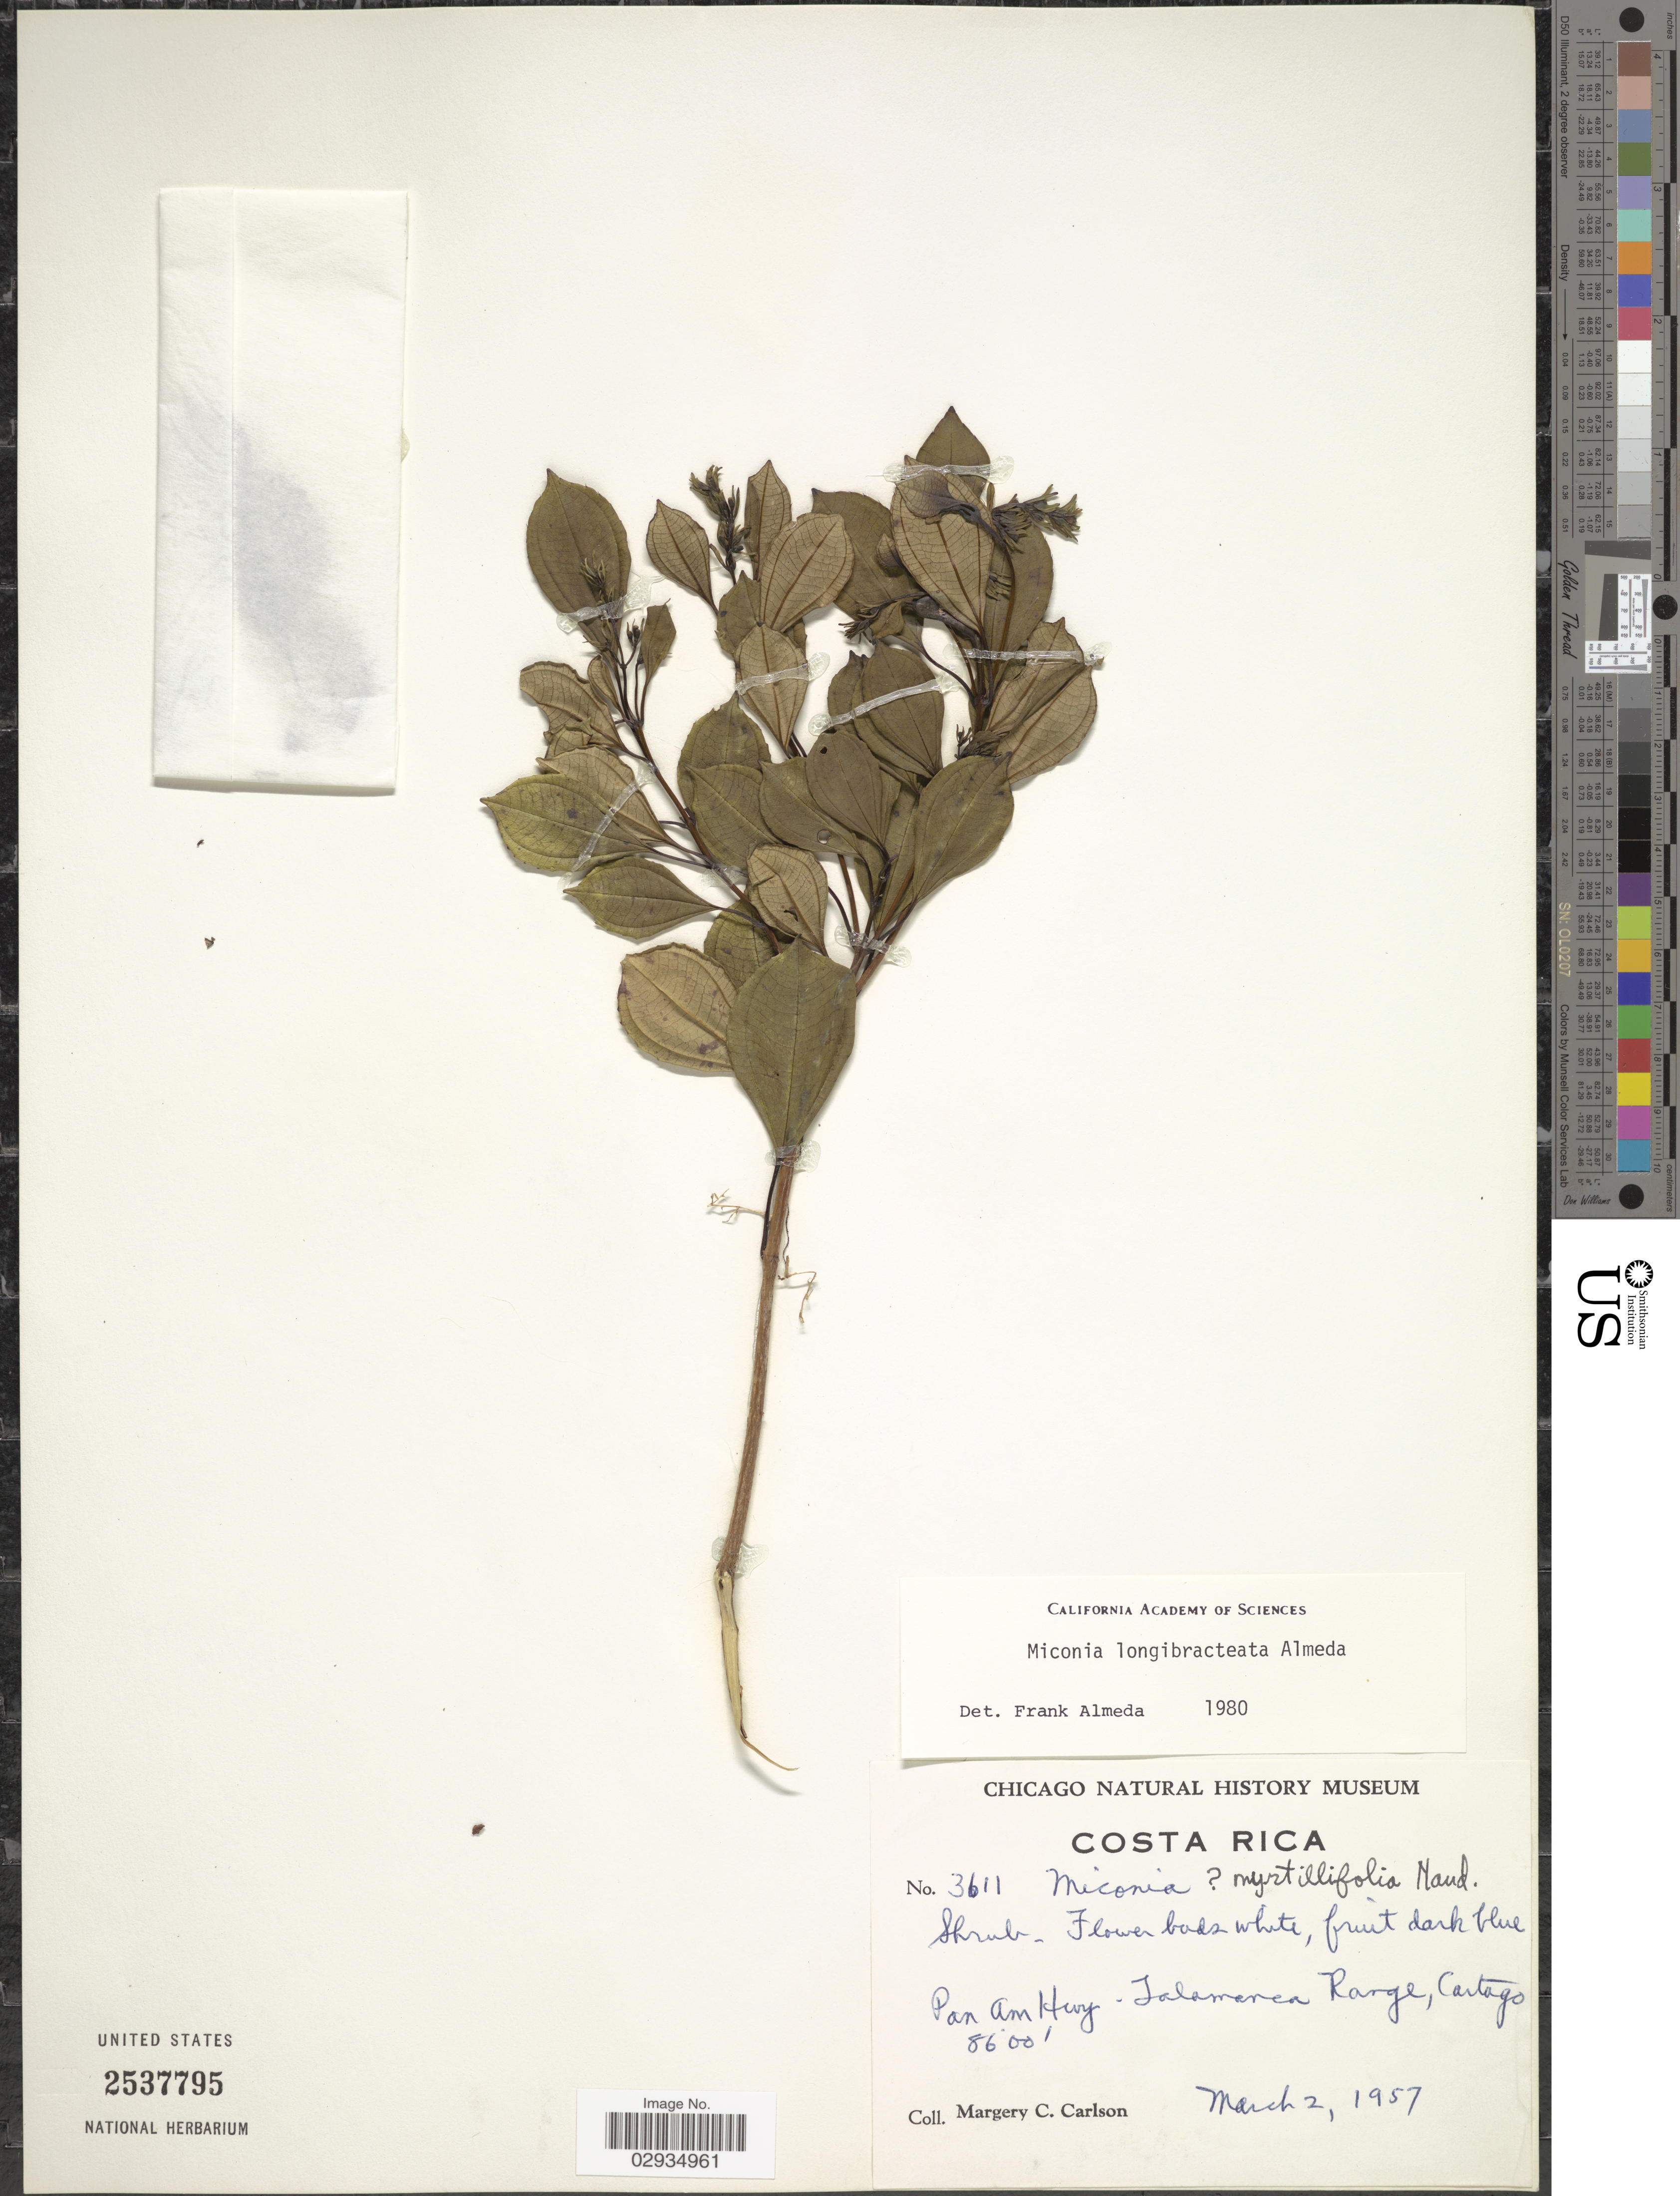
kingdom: Plantae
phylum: Tracheophyta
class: Magnoliopsida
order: Myrtales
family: Melastomataceae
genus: Miconia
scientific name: Miconia longibracteata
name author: Almeda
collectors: M. C. Carlson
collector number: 3611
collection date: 1957-03-02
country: Costa Rica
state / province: Cartago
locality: Pan Am Hwy. Talamanca Range.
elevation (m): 2621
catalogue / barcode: US 2537795